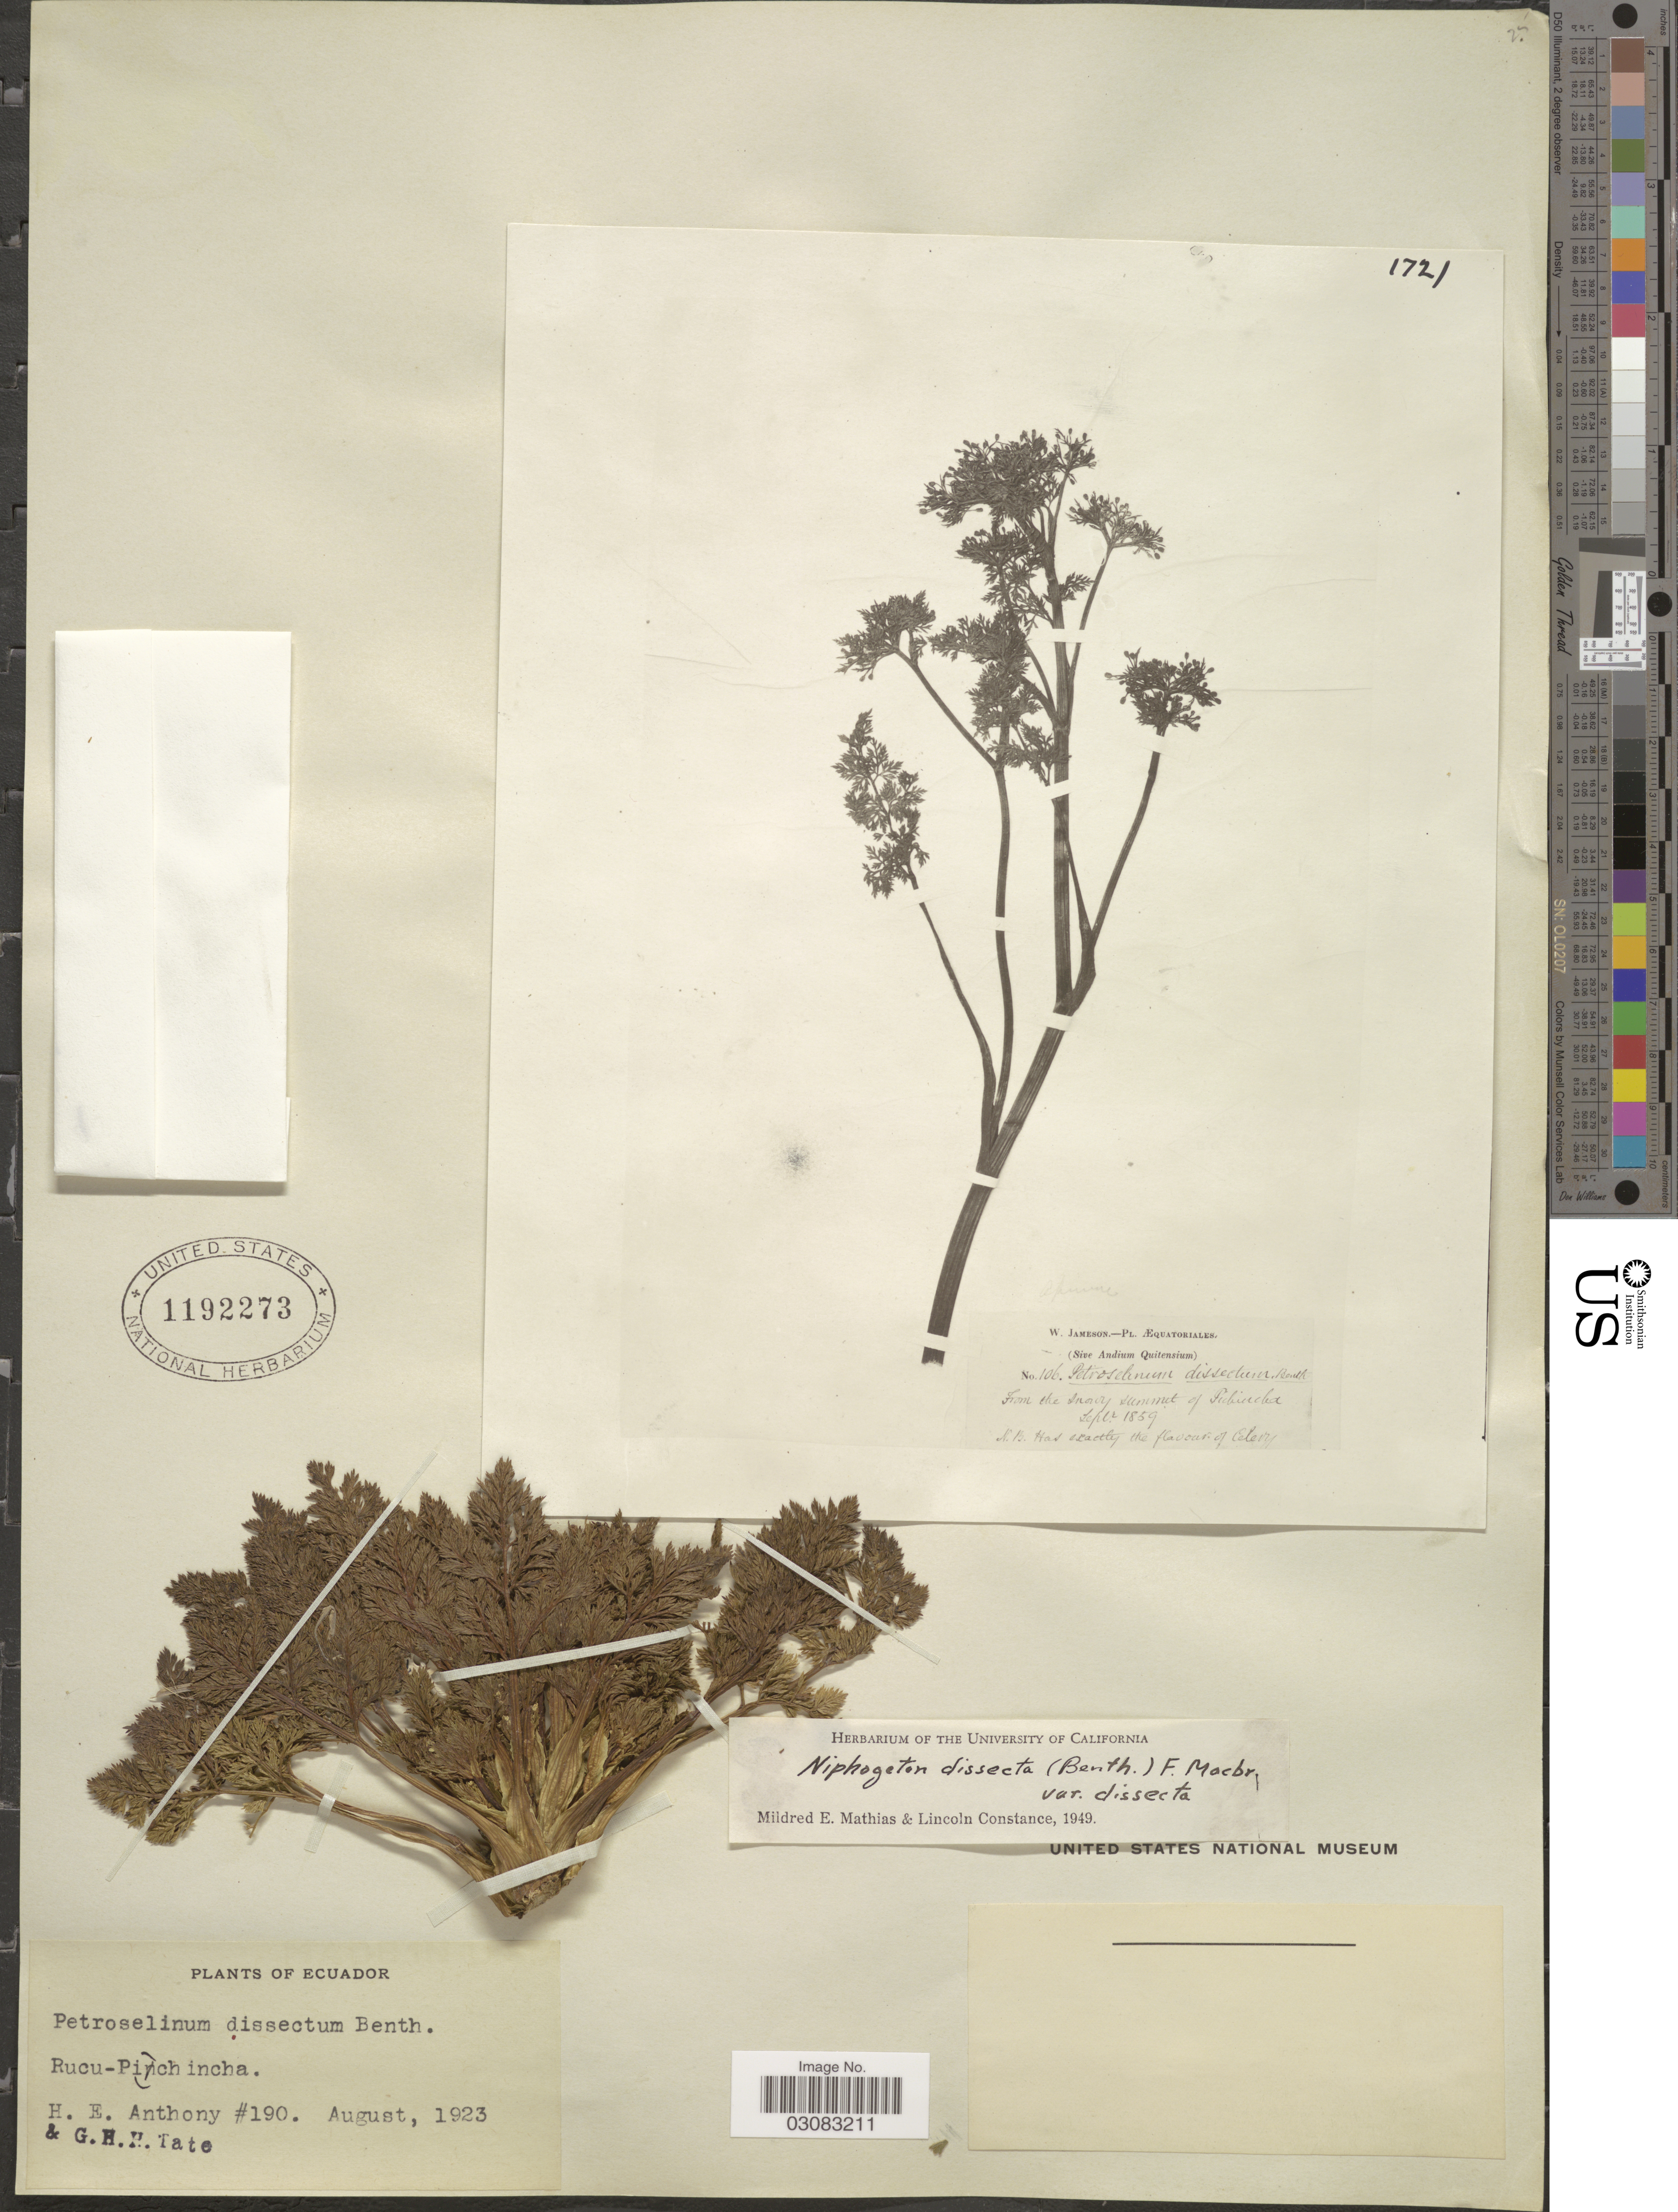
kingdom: Plantae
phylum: Tracheophyta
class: Magnoliopsida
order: Apiales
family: Apiaceae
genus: Niphogeton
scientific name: Niphogeton dissecta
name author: (Benth.) J.F. Macbr.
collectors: H. E. Anthony & G. H. H.Tate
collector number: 190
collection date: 1923-08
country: Ecuador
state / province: Pichincha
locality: Rucu-Pichincha.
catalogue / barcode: US 1192273